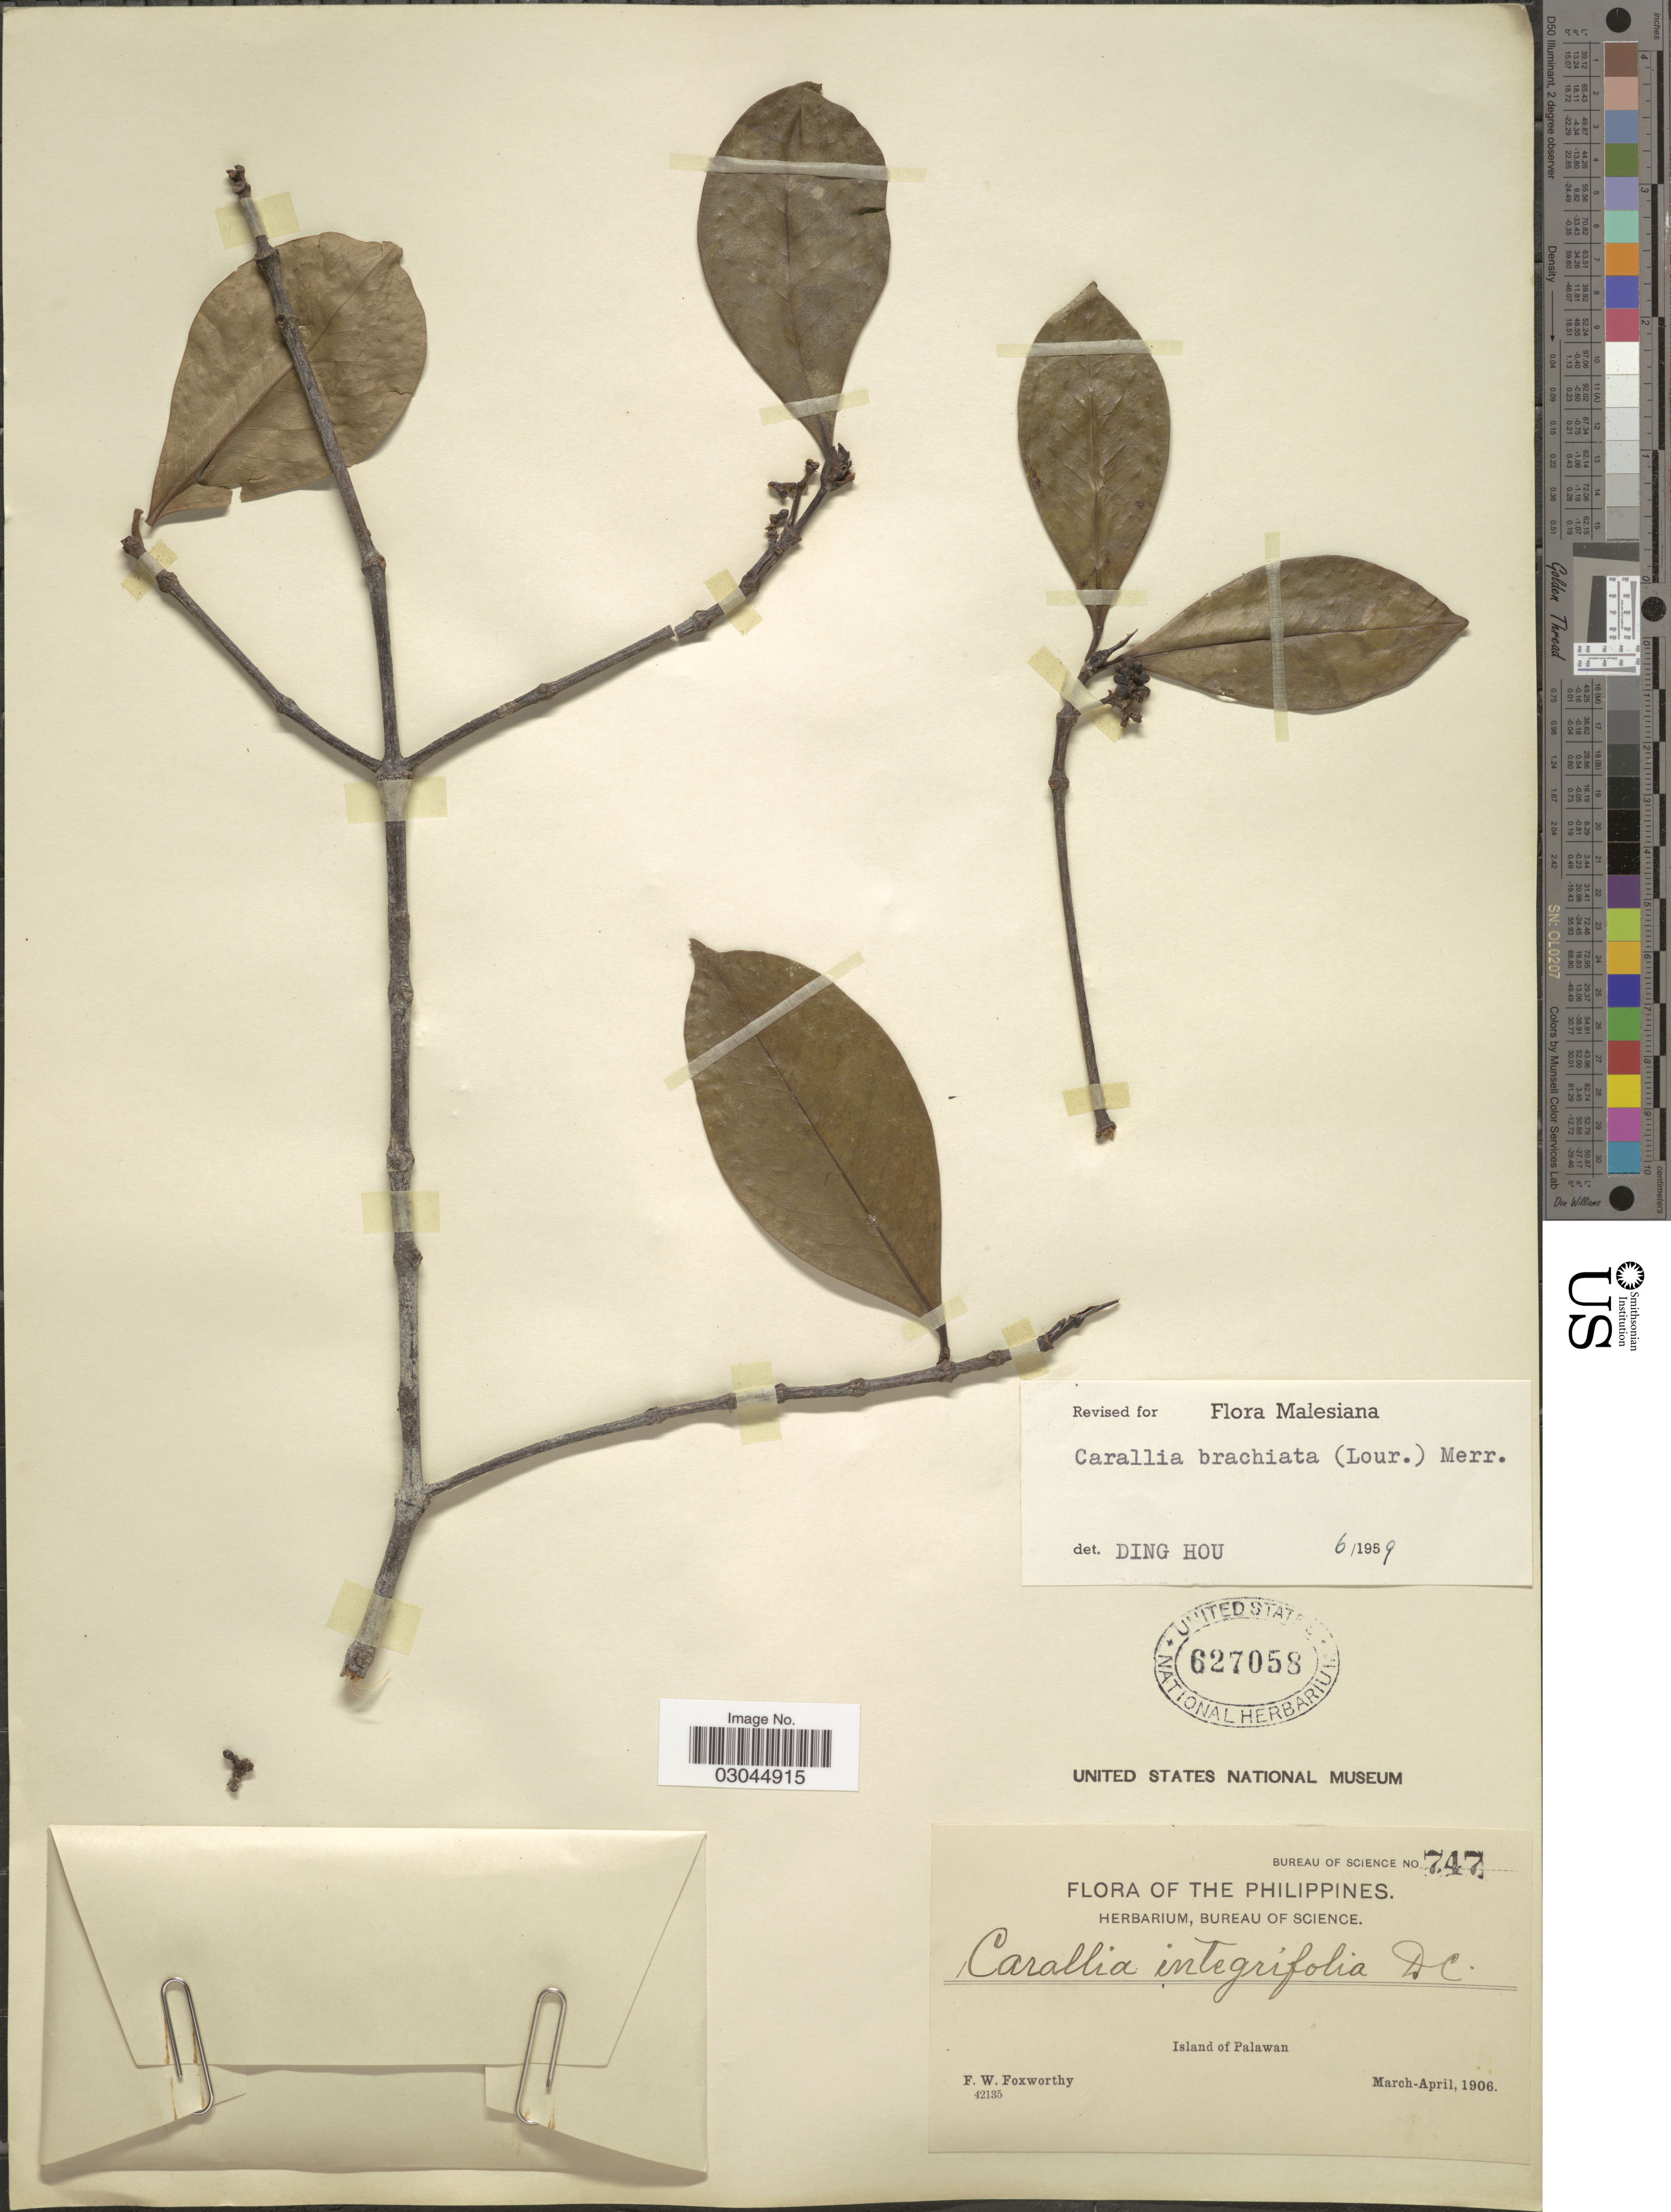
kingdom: Plantae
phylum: Tracheophyta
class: Magnoliopsida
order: Malpighiales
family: Rhizophoraceae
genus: Carallia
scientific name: Carallia brachiata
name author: (Lour.) Merr.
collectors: F. W. Foxworthy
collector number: Bureau of Science 747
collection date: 1906-03/1906-04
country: Philippines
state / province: Mimaropa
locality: Island of Palawan.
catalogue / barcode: US 627058